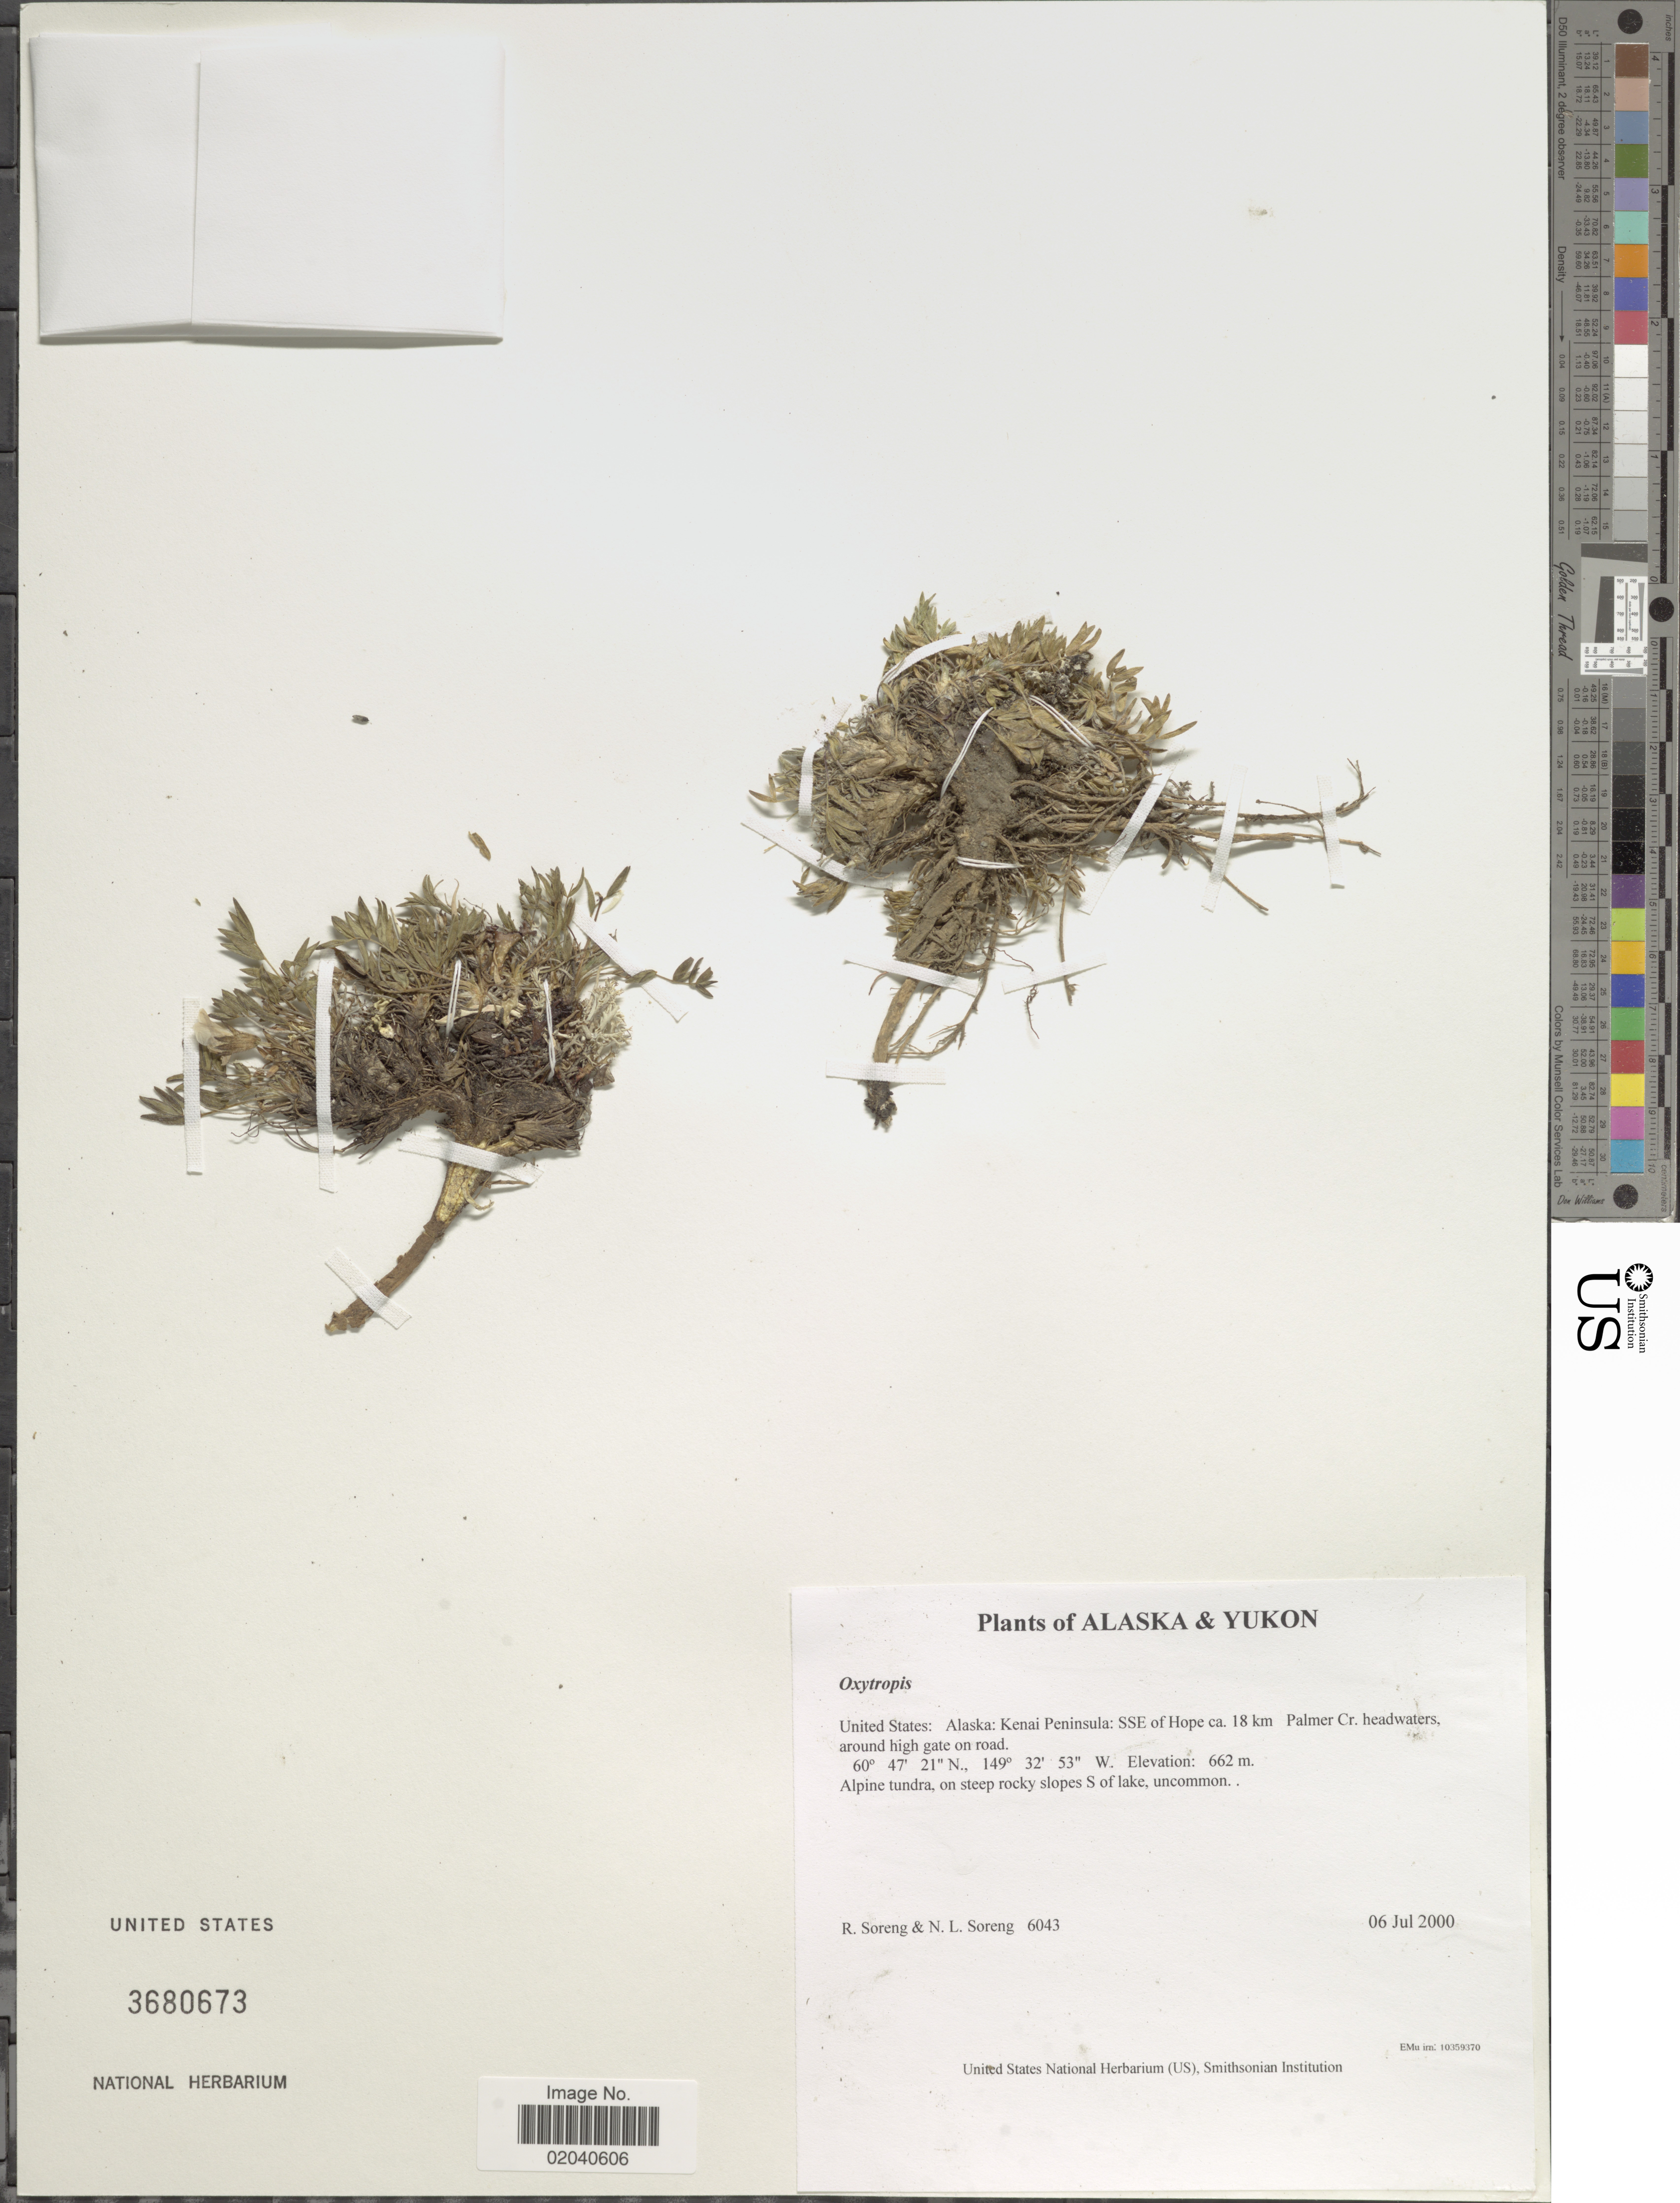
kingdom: Plantae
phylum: Tracheophyta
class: Magnoliopsida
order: Fabales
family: Fabaceae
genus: Oxytropis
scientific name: Oxytropis sp.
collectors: R. J. Soreng & N. L. Soreng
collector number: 6043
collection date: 2000-07-06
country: United States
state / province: Alaska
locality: Alaska & Yukon, United States: Alaska: Kenai Peninsula: SSE of Hope ca. 18 km. Palmer Cr. headwaters around high gate on road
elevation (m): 662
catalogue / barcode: US 3680673